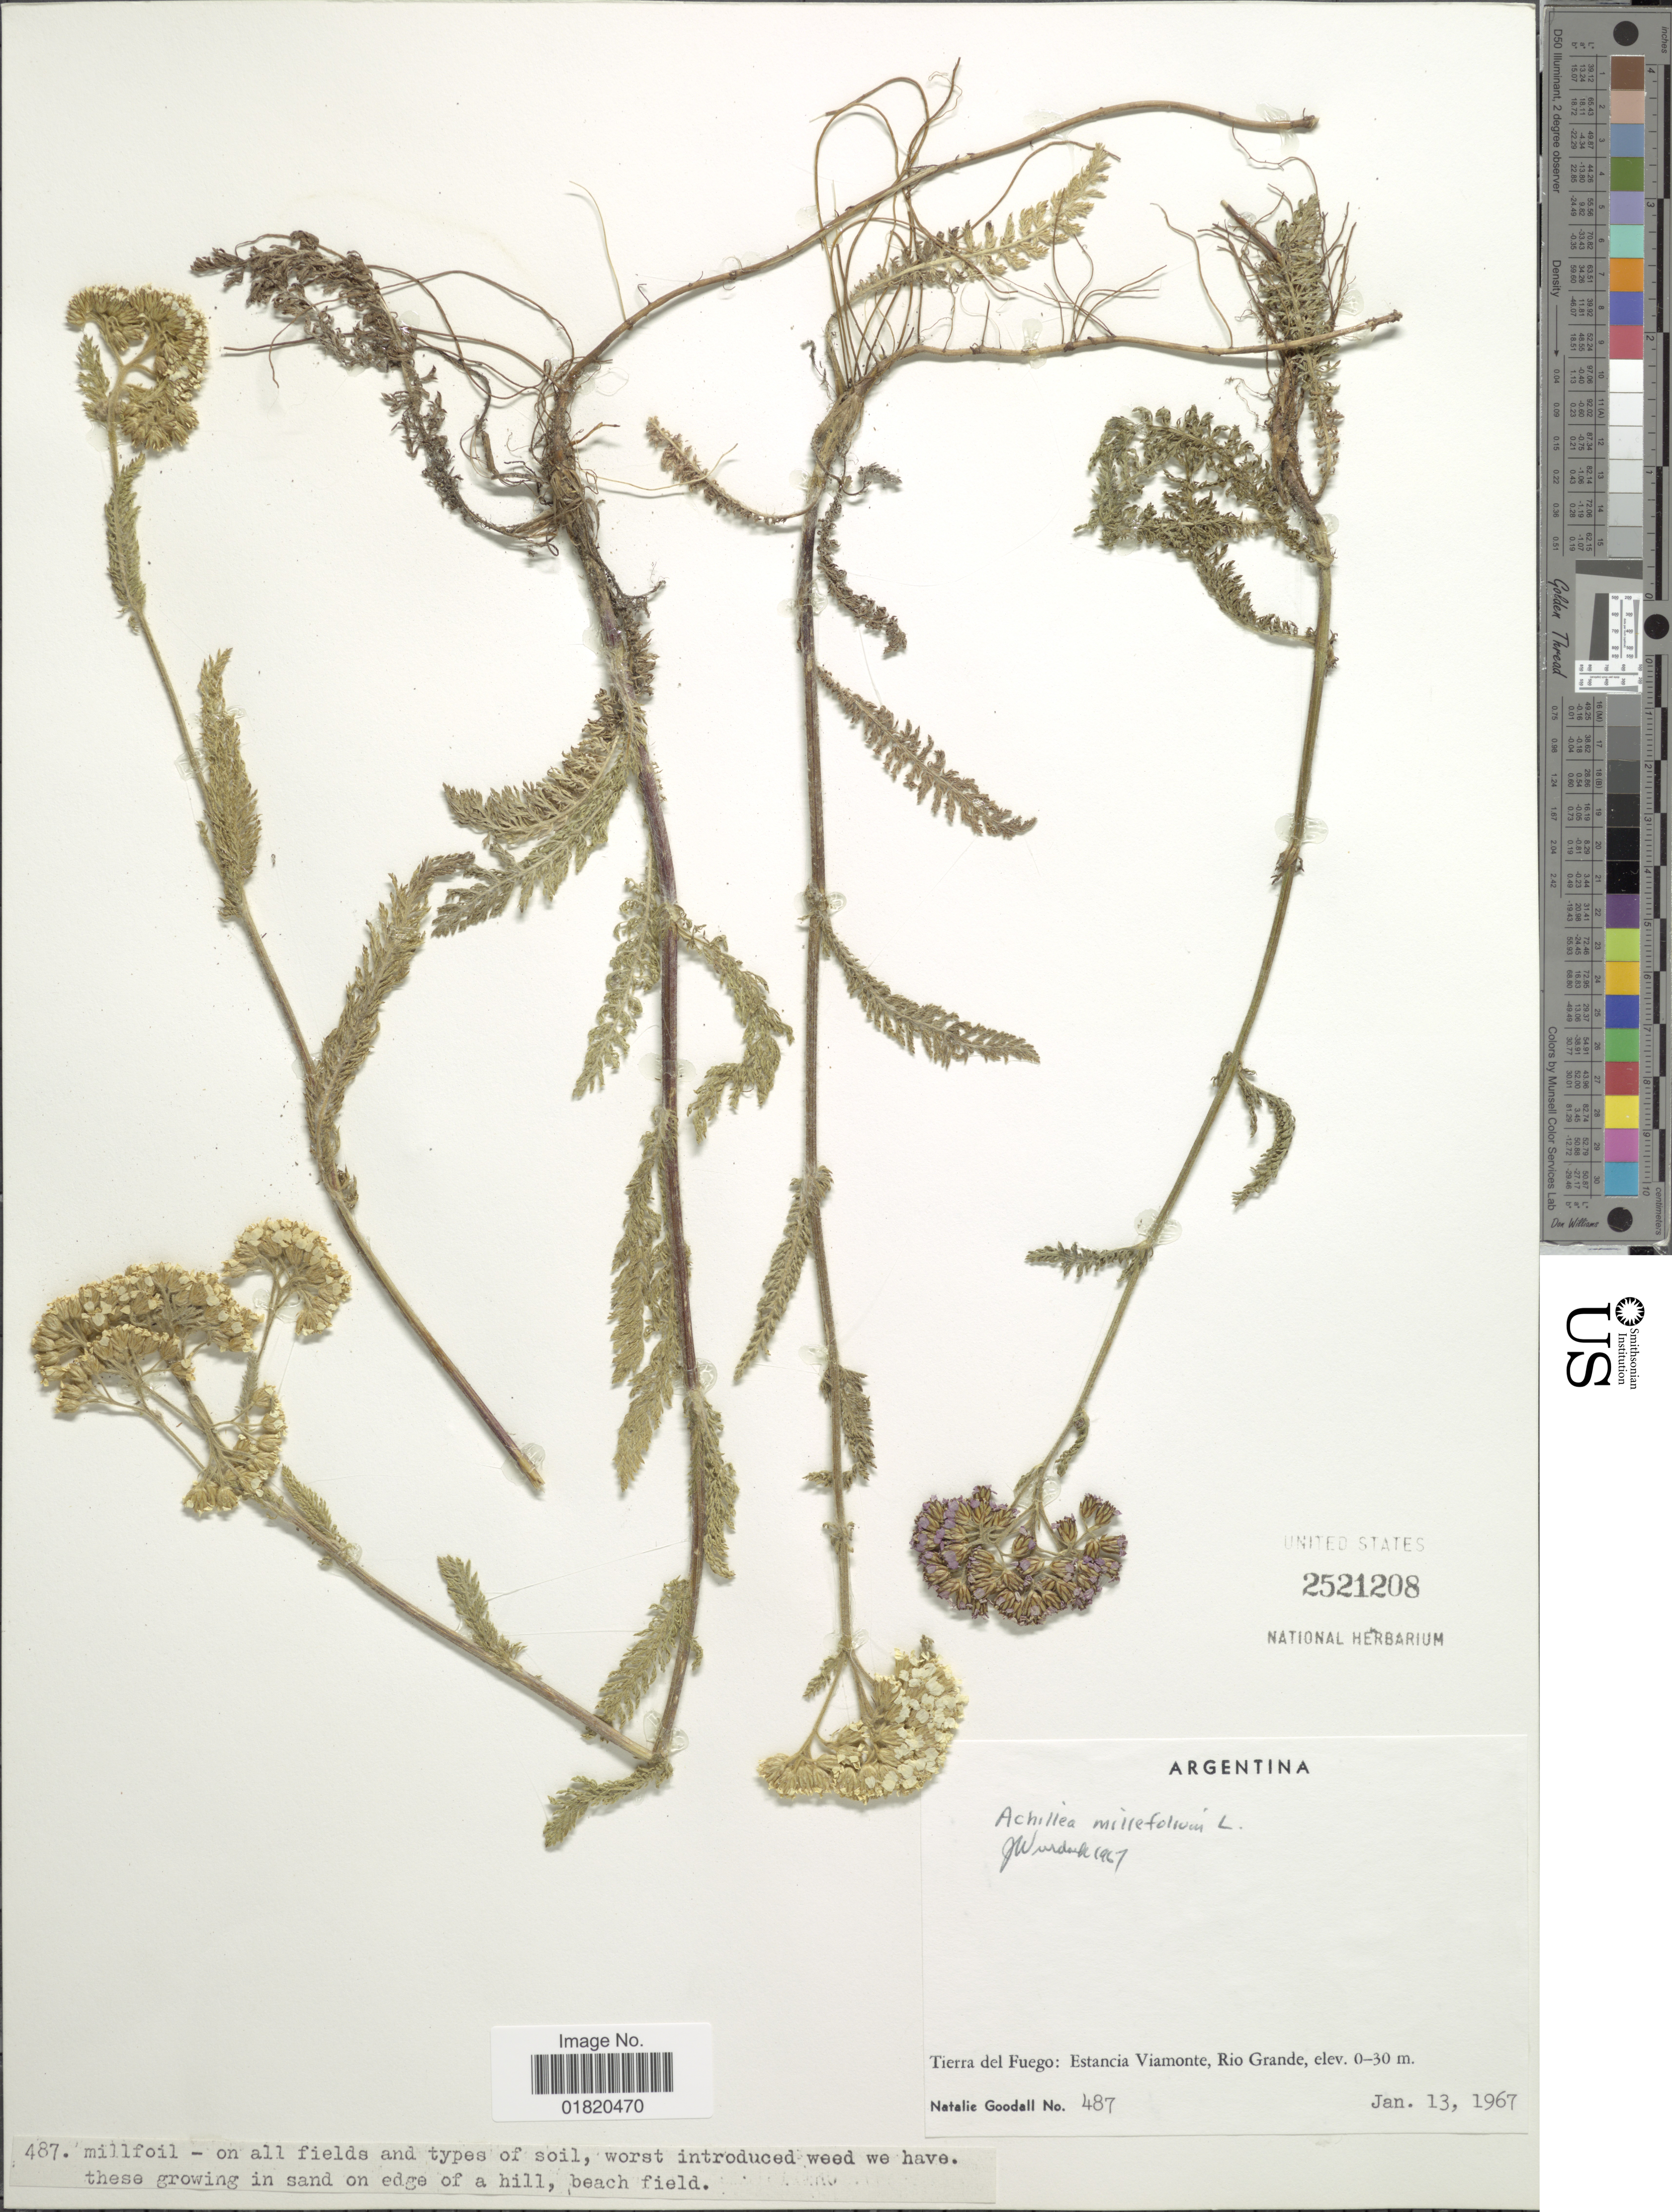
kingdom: Plantae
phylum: Tracheophyta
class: Magnoliopsida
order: Asterales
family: Asteraceae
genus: Achillea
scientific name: Achillea millefolium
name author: L.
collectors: N. Goodall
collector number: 487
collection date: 1967-01-13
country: Argentina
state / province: Tierra del Fuego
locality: Estancia Viamonte, Rio Grande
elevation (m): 0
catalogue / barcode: US 2521208